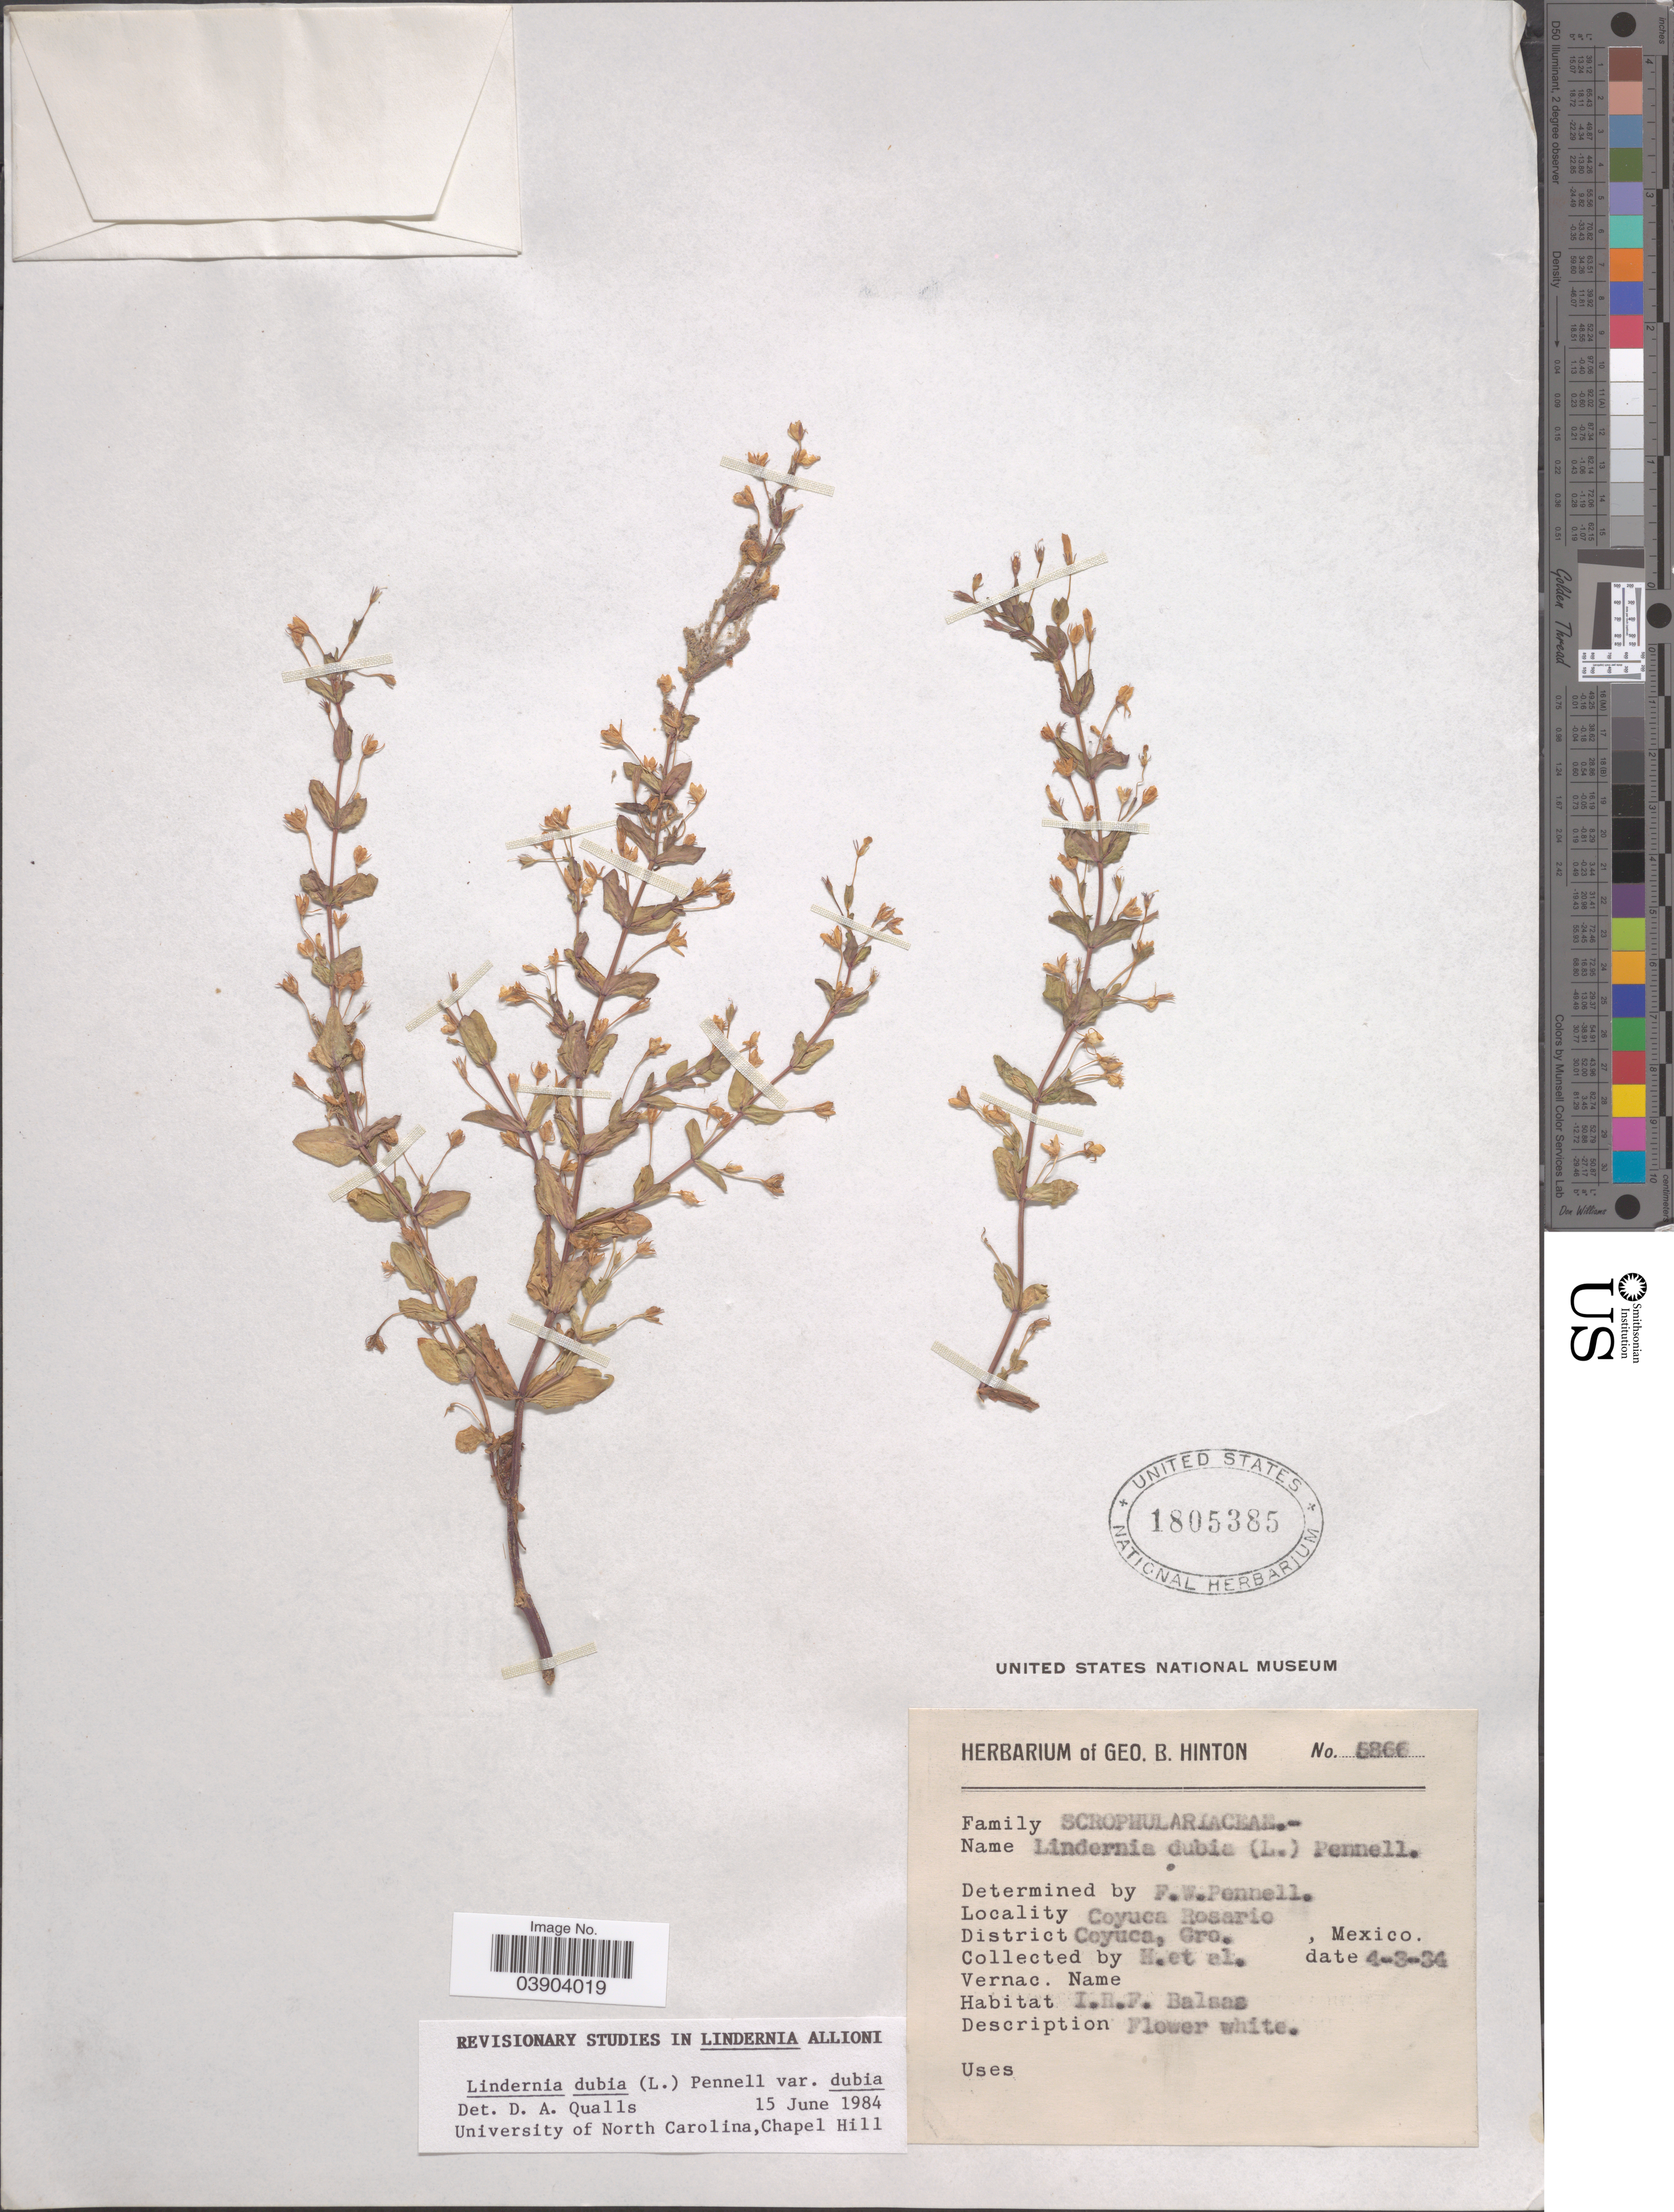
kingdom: Plantae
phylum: Tracheophyta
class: Magnoliopsida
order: Lamiales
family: Linderniaceae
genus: Lindernia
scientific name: Lindernia dubia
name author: (L.) Pennell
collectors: G. B. Hinton & et al.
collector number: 5866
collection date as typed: Transcribed d/m/y: 4/3/34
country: Mexico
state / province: Guerrero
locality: Coyuca Rosario. District Coyuca. I.R. F. Balsas.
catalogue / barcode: US 1805385